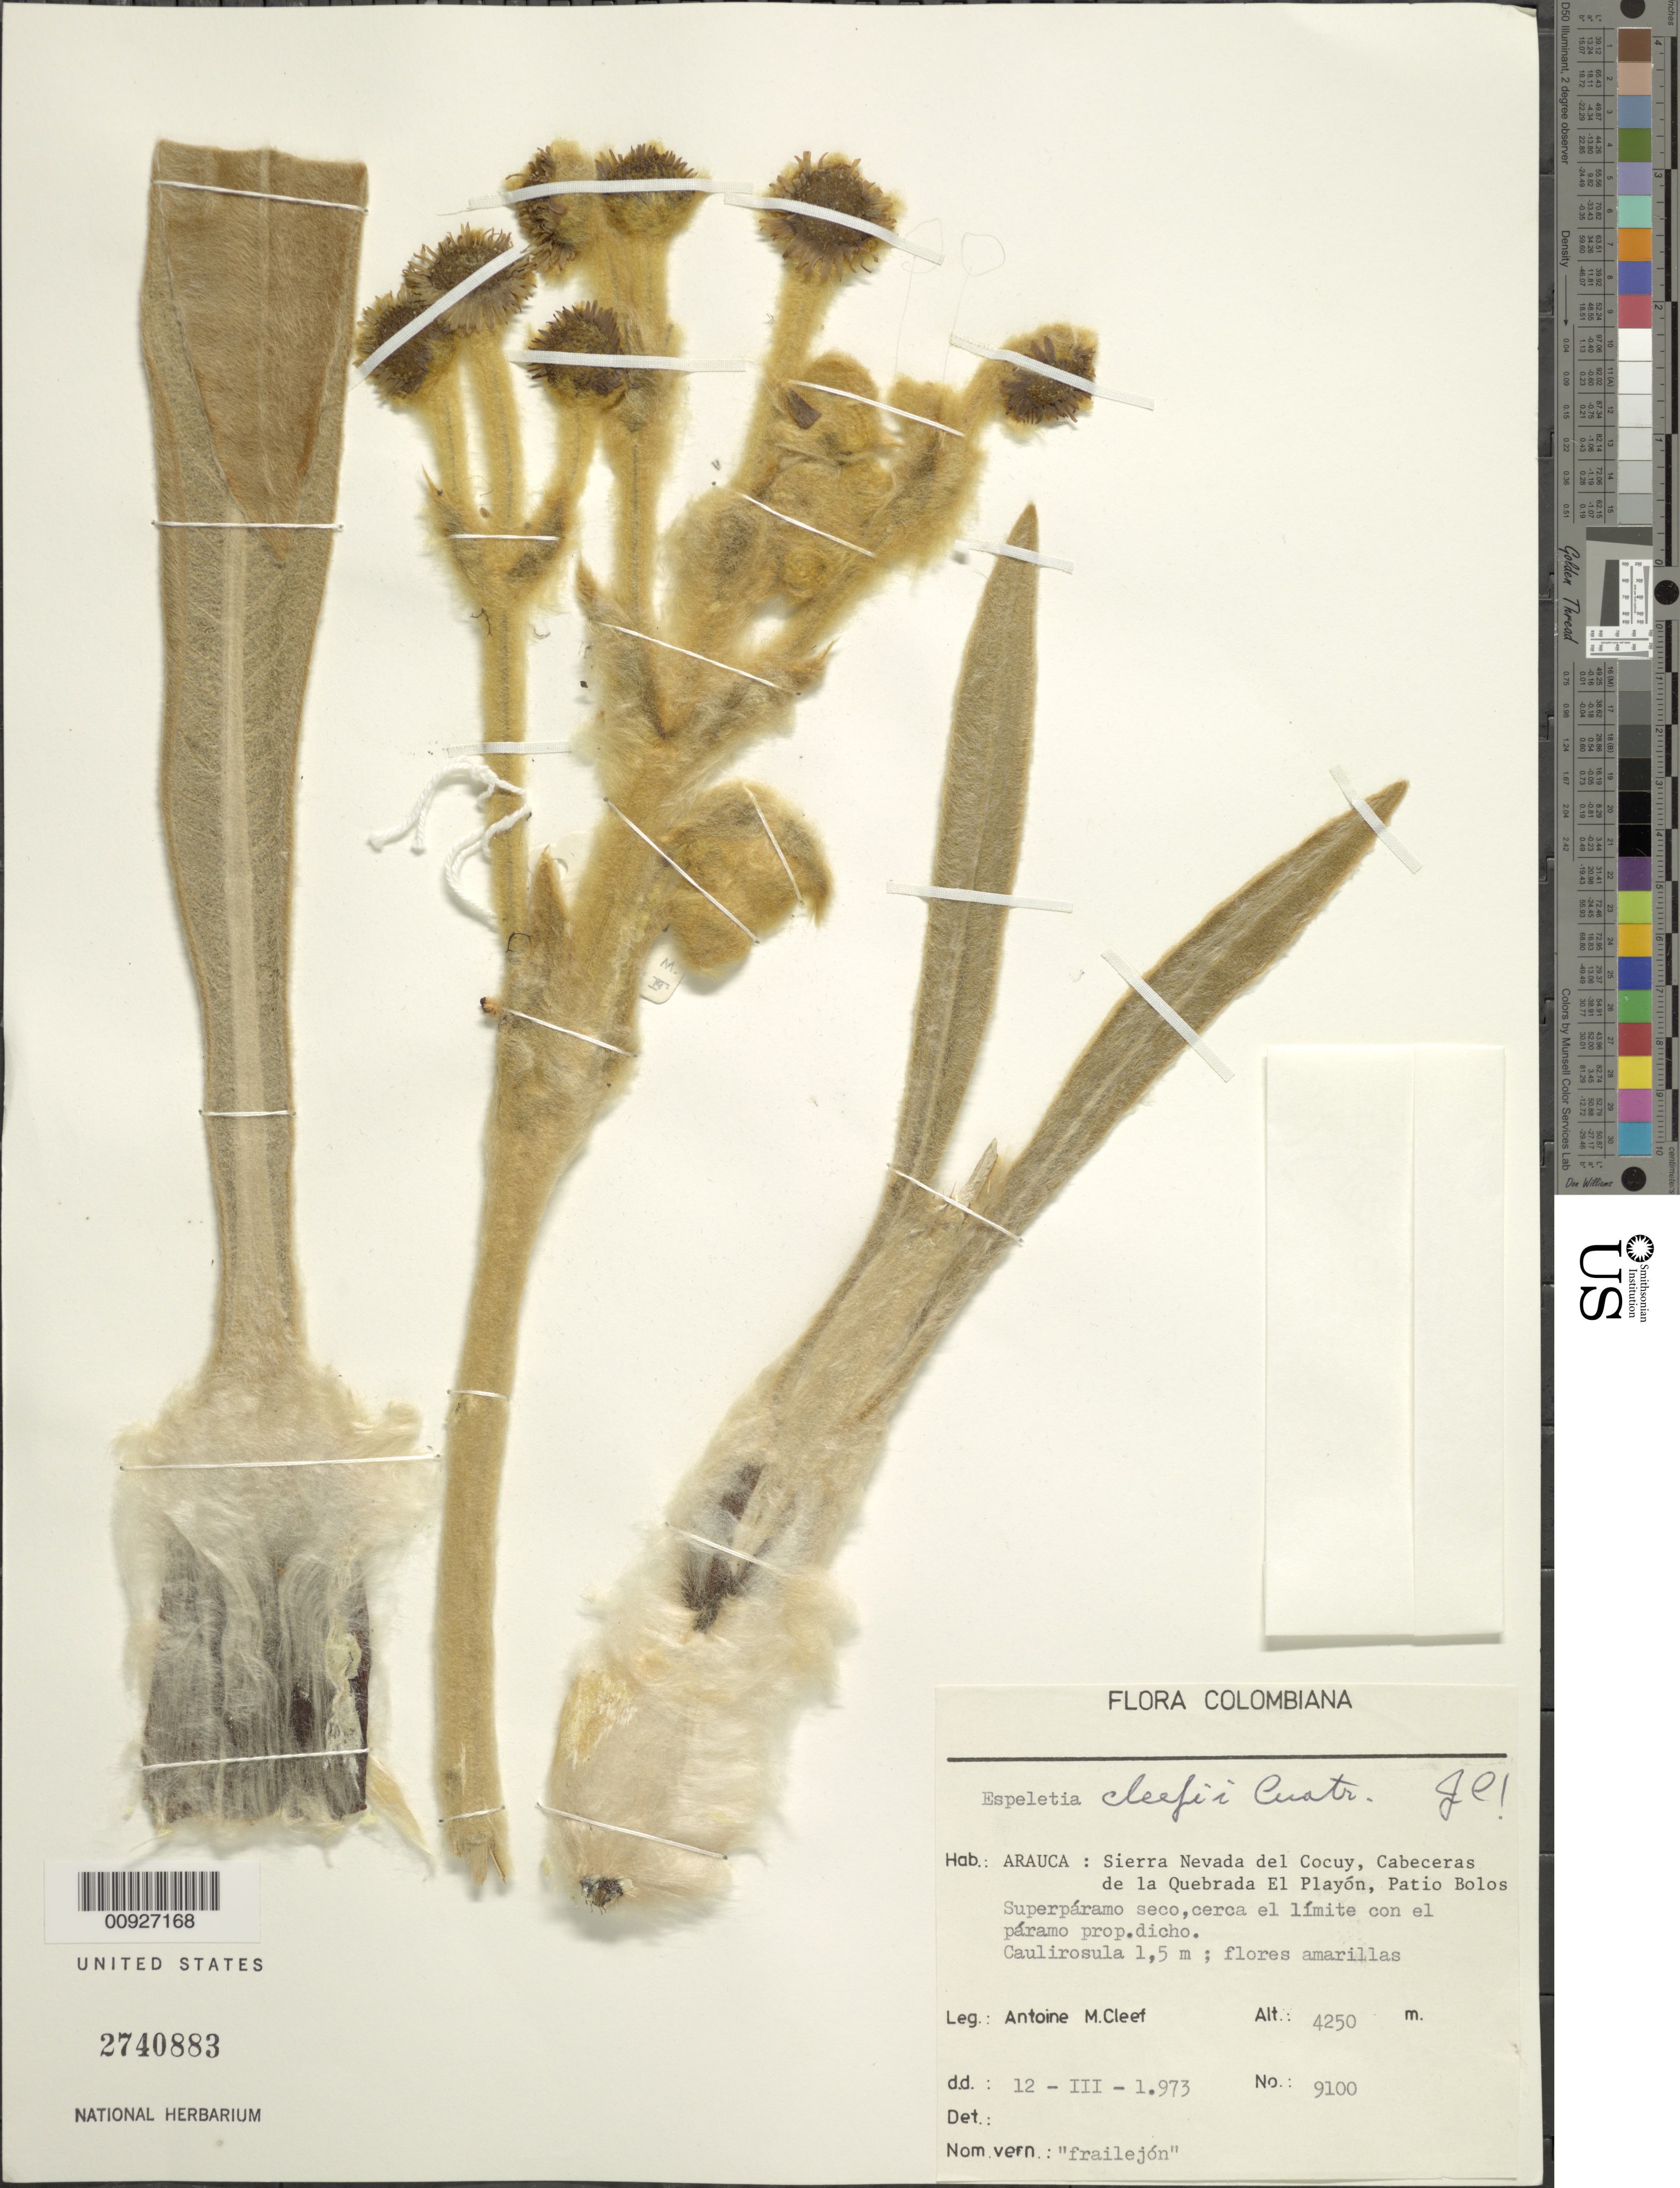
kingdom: Plantae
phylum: Tracheophyta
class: Magnoliopsida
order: Asterales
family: Asteraceae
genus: Espeletia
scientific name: Espeletia cleefii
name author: Cuatrec.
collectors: A. M. Cleef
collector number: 9100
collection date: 1973-03-12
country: Colombia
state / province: Arauca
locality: Sierra Nevada del Cocuy, Cabecaras de la Quebrada El Playón, Patio Bolos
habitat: Superpáramo seco, cerca el limete con el páramo prop. Dicho.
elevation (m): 4250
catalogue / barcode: US 2740883